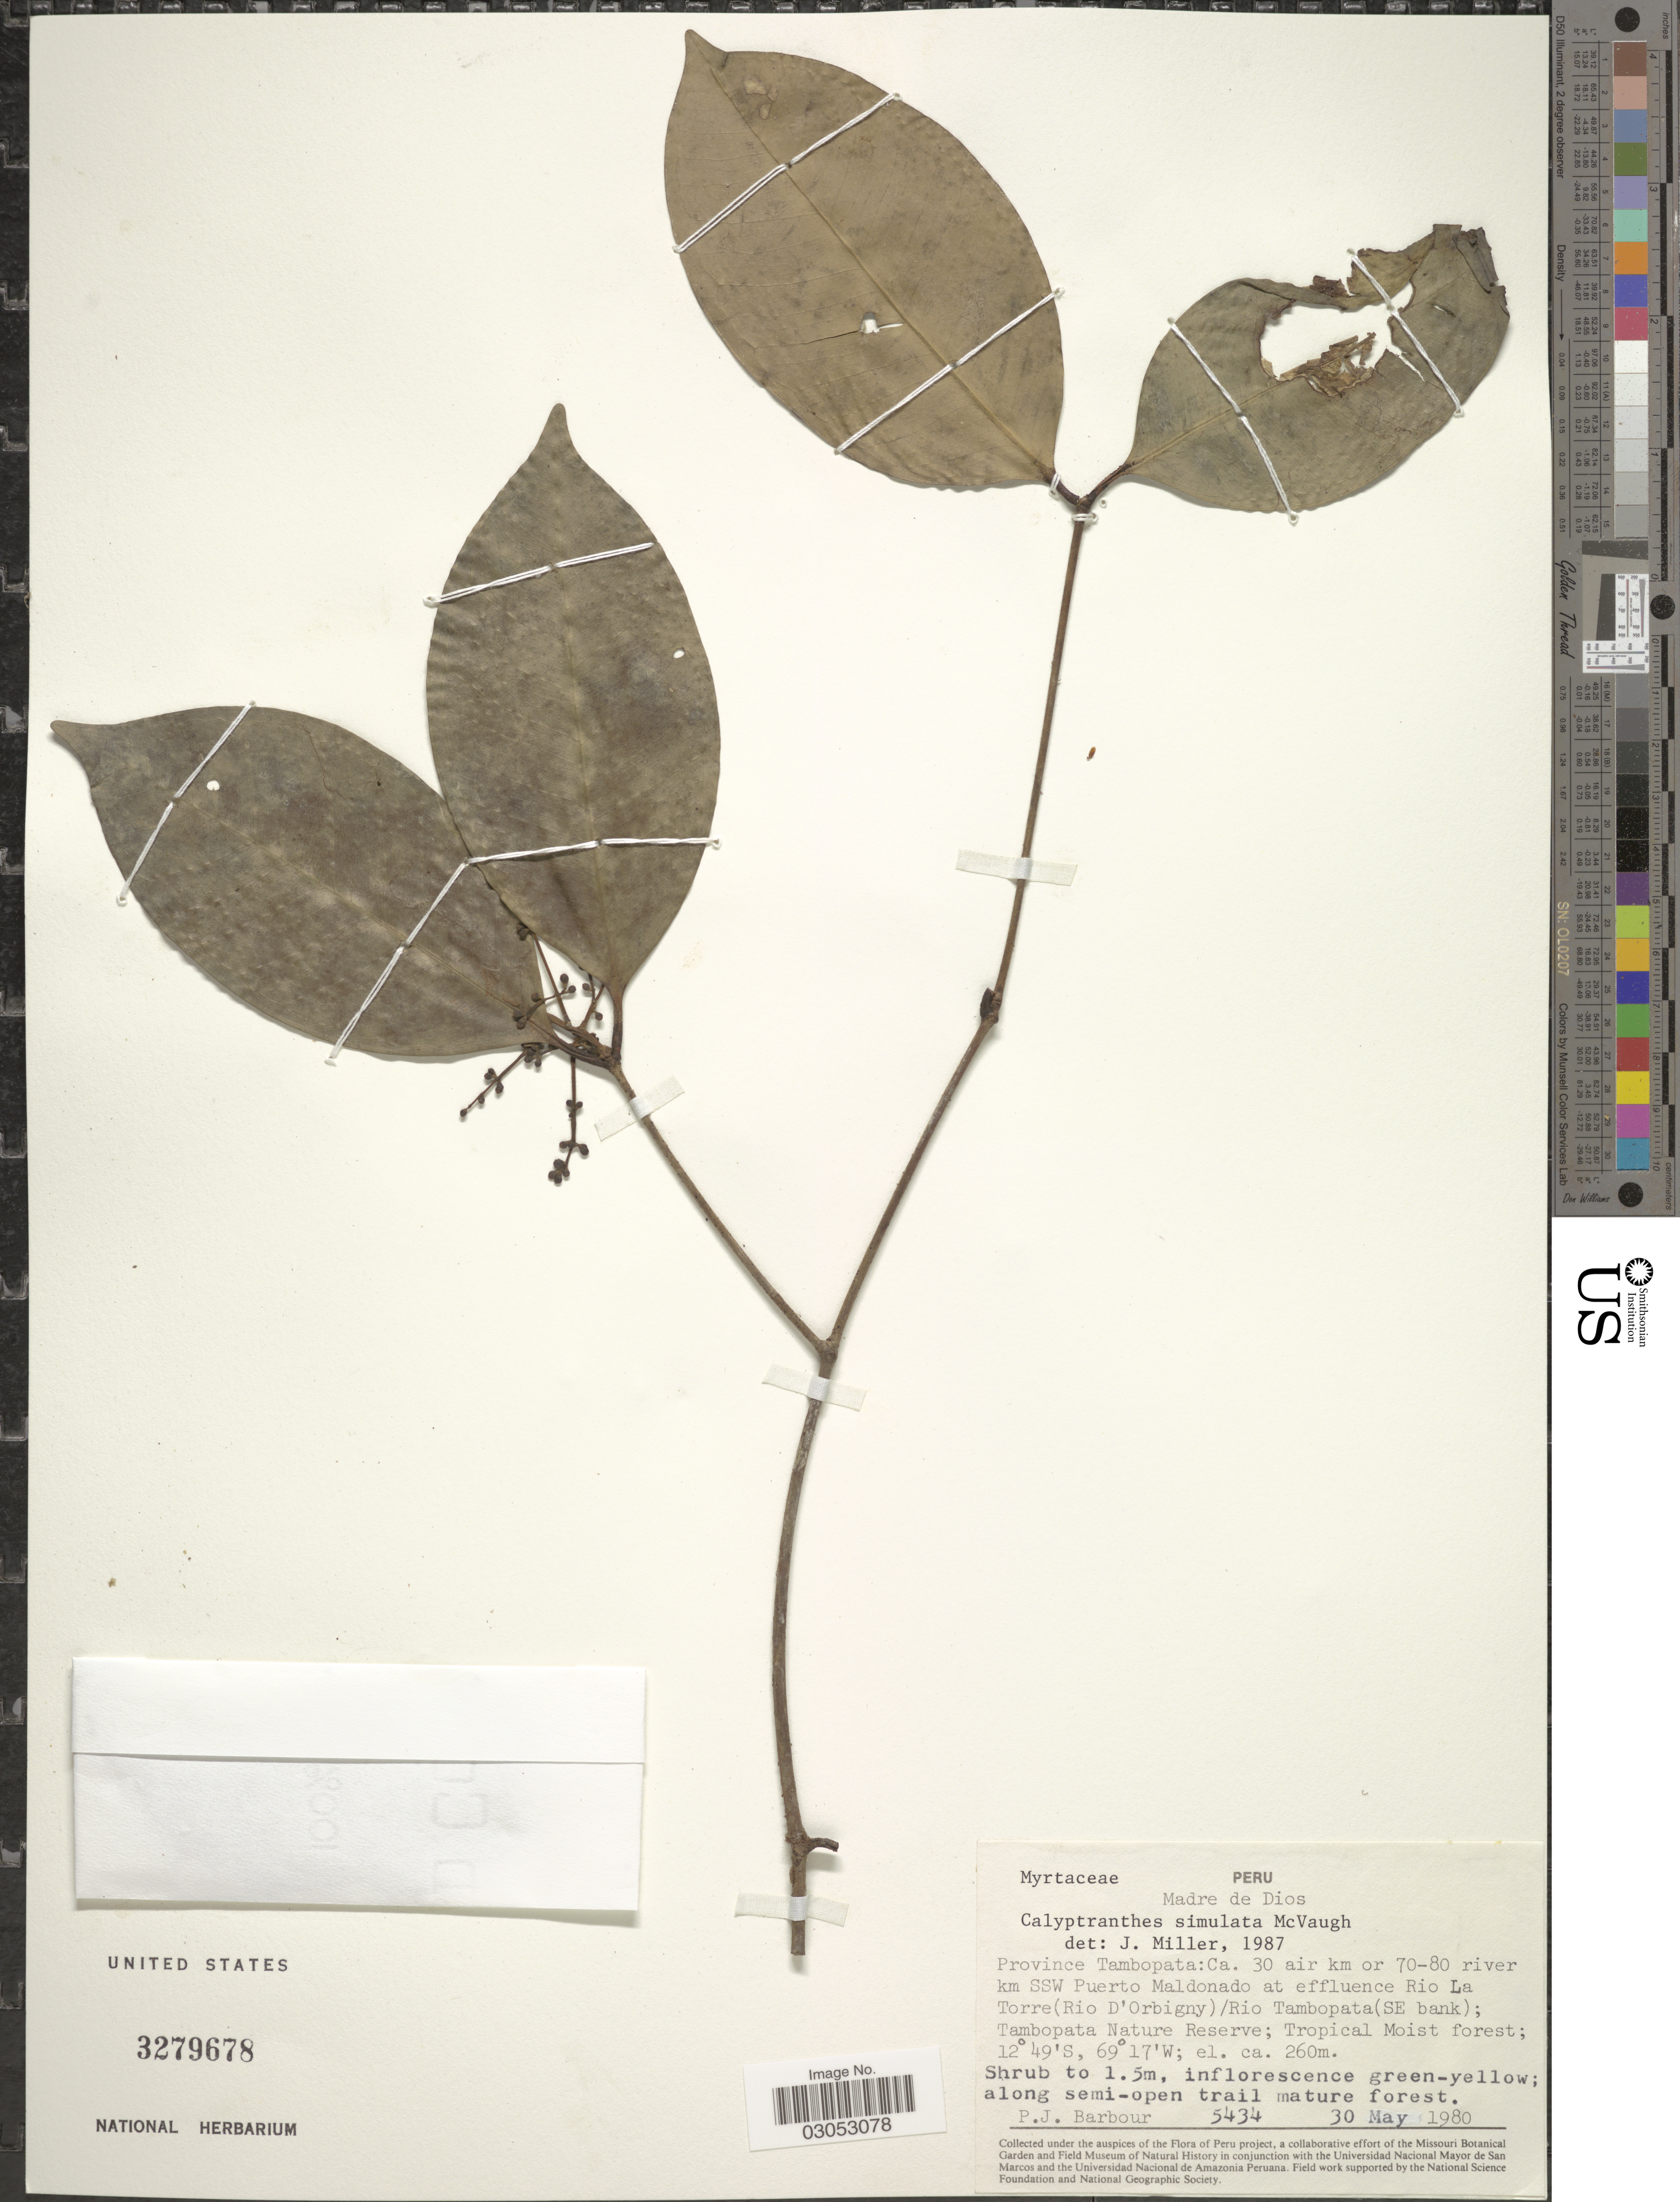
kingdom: Plantae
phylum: Tracheophyta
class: Magnoliopsida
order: Myrtales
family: Myrtaceae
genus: Myrcia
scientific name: Myrcia simulata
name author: (McVaugh) A.R. Lourenço & Parra-Os.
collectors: P. Barbour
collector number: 5434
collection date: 1980-05-30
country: Peru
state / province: Madre de Dios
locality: Province Tambopata: Ca. 30 air km or 70-80 river km SSW Puerto Maldonado at effluence Rio La Torre (Rio D'Orbigny)/Rio Tambopata (SE bank); Tambopata Nature Reserve; Tropical Moist forest.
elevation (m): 260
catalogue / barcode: US 3279678